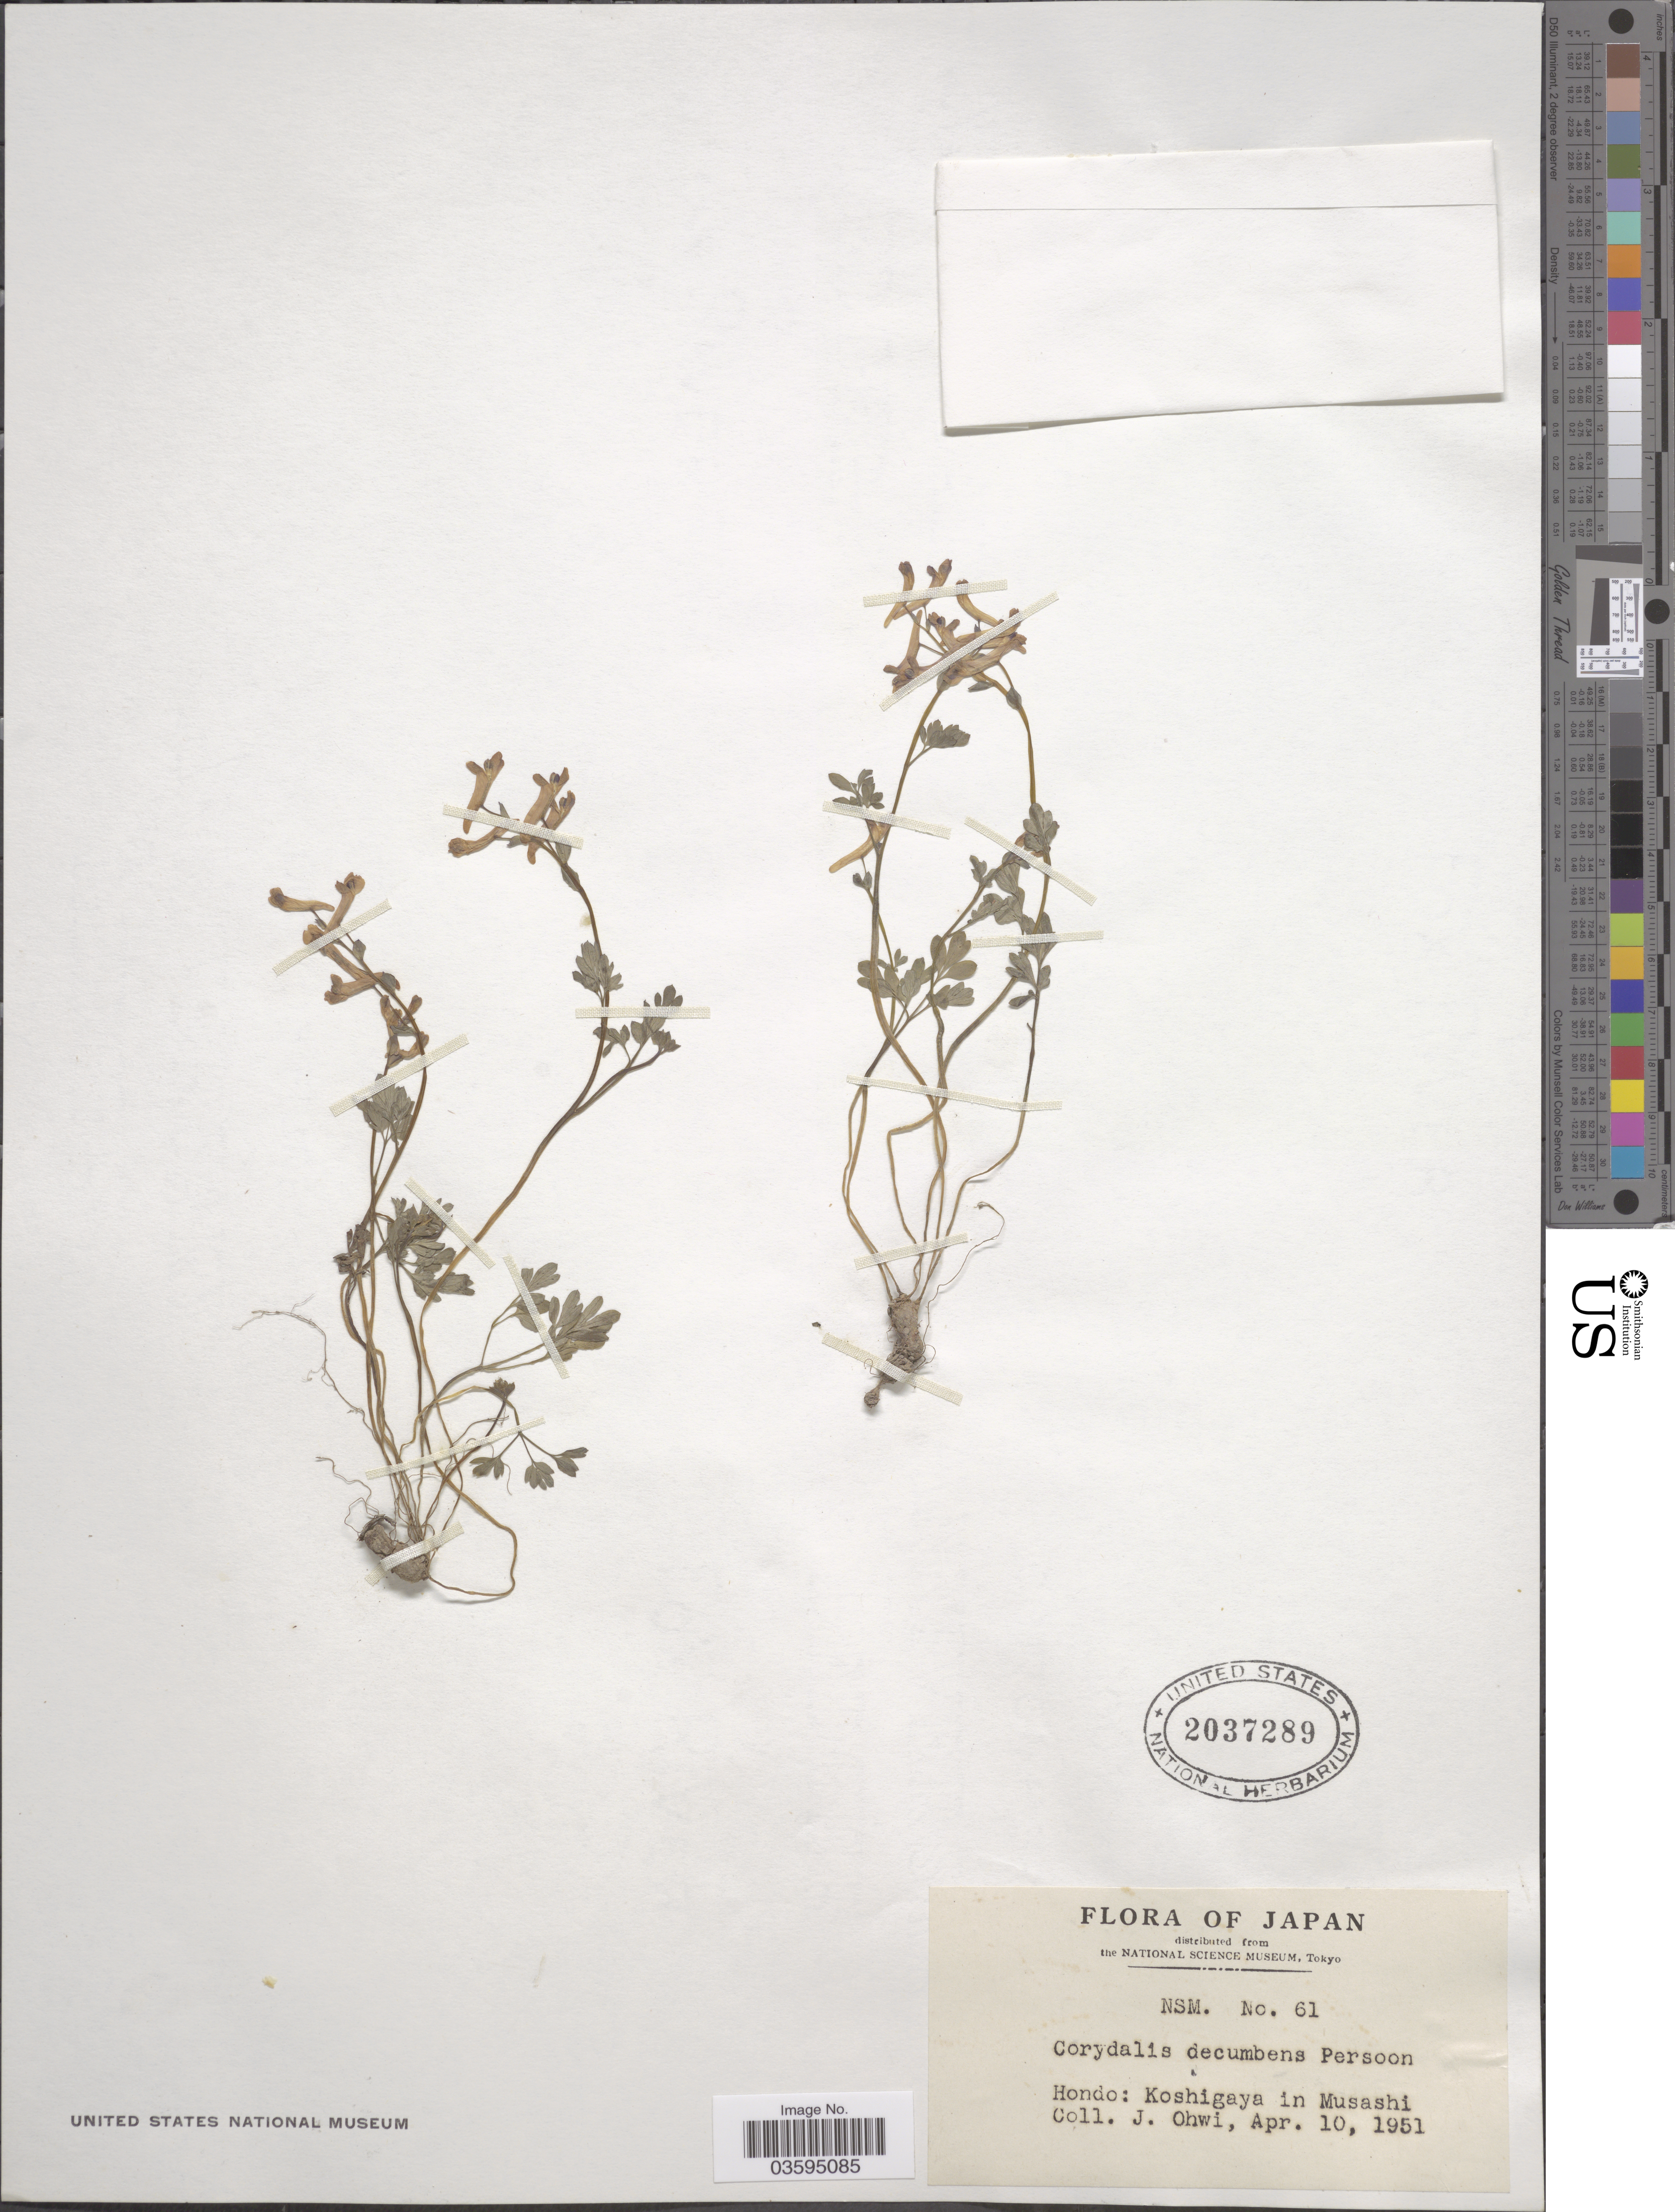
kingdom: Plantae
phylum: Tracheophyta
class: Magnoliopsida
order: Ranunculales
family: Papaveraceae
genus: Corydalis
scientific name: Corydalis decumbens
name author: (Thunb.) Pers.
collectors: J. Ohwi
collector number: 61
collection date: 1951-04-10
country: Japan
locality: Hondo: Koshigaya in Musashi.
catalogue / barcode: US 2037289